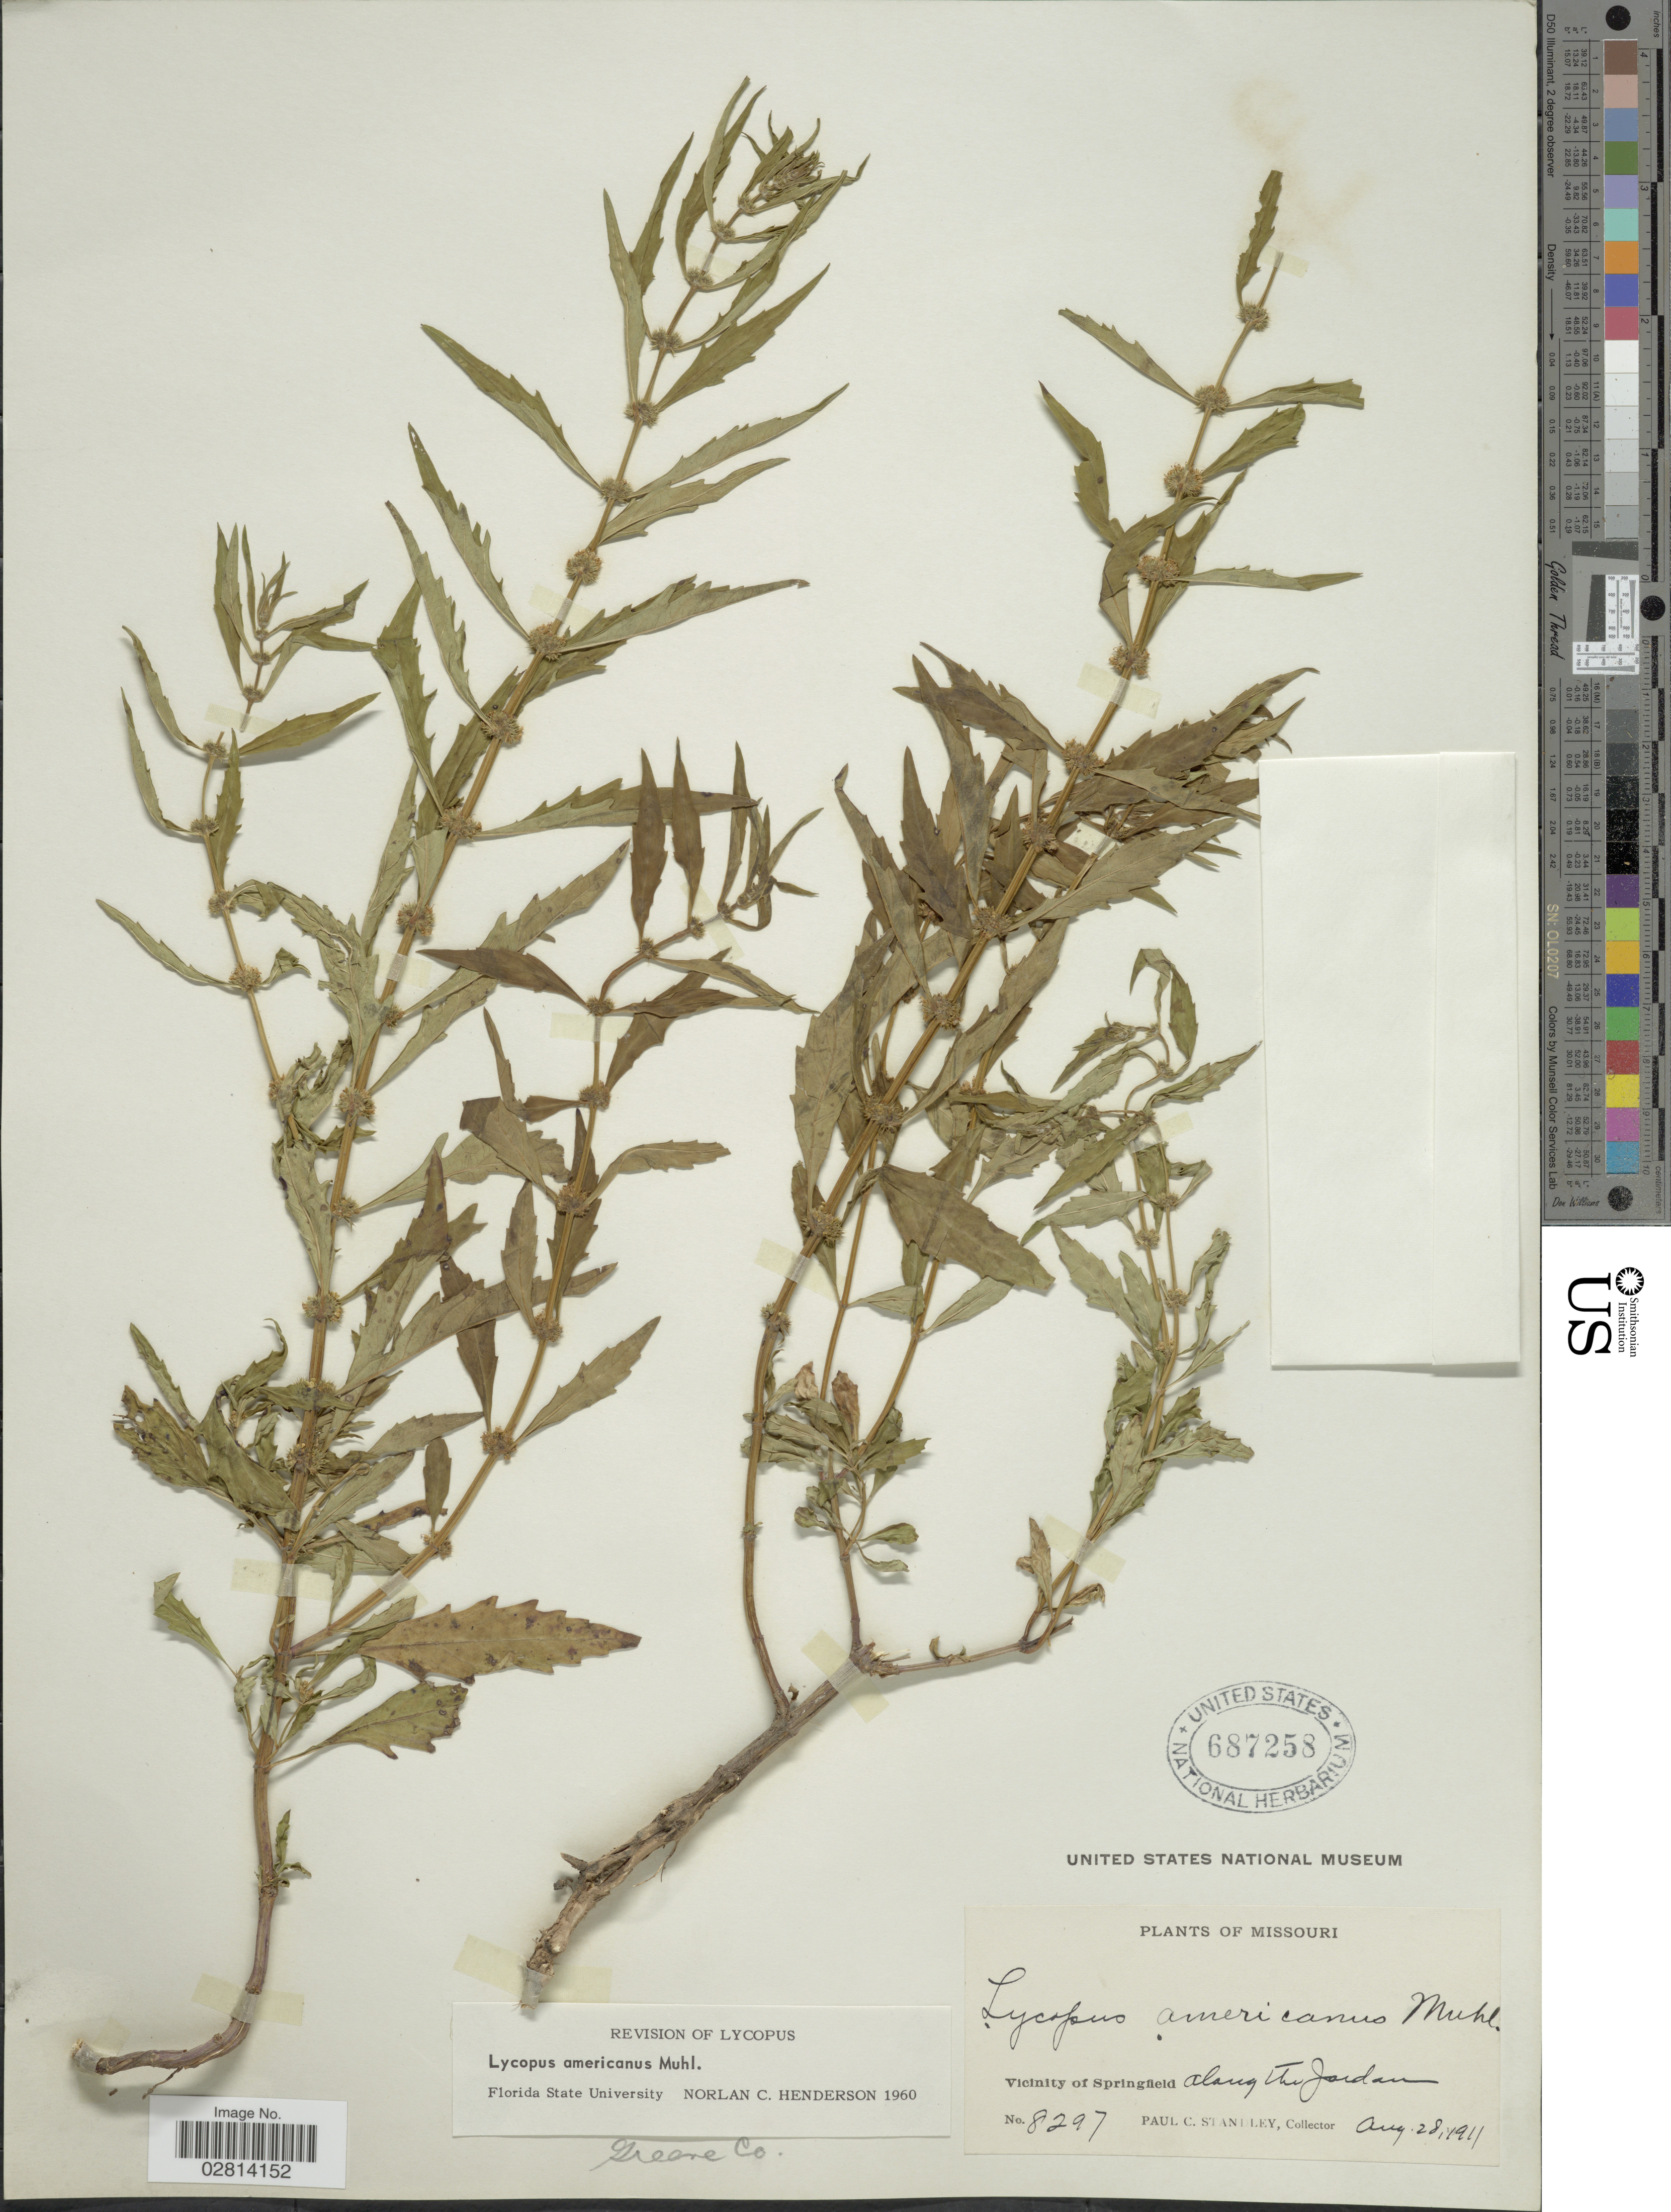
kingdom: Plantae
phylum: Tracheophyta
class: Magnoliopsida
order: Lamiales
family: Lamiaceae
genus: Lycopus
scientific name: Lycopus americanus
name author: Muhl. ex W.P.C. Barton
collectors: P. C. Standley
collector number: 8297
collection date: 1911-08-28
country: United States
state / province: Missouri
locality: Vicinity of Springfield, along the Jordan. Greene Co.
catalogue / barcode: US 687258